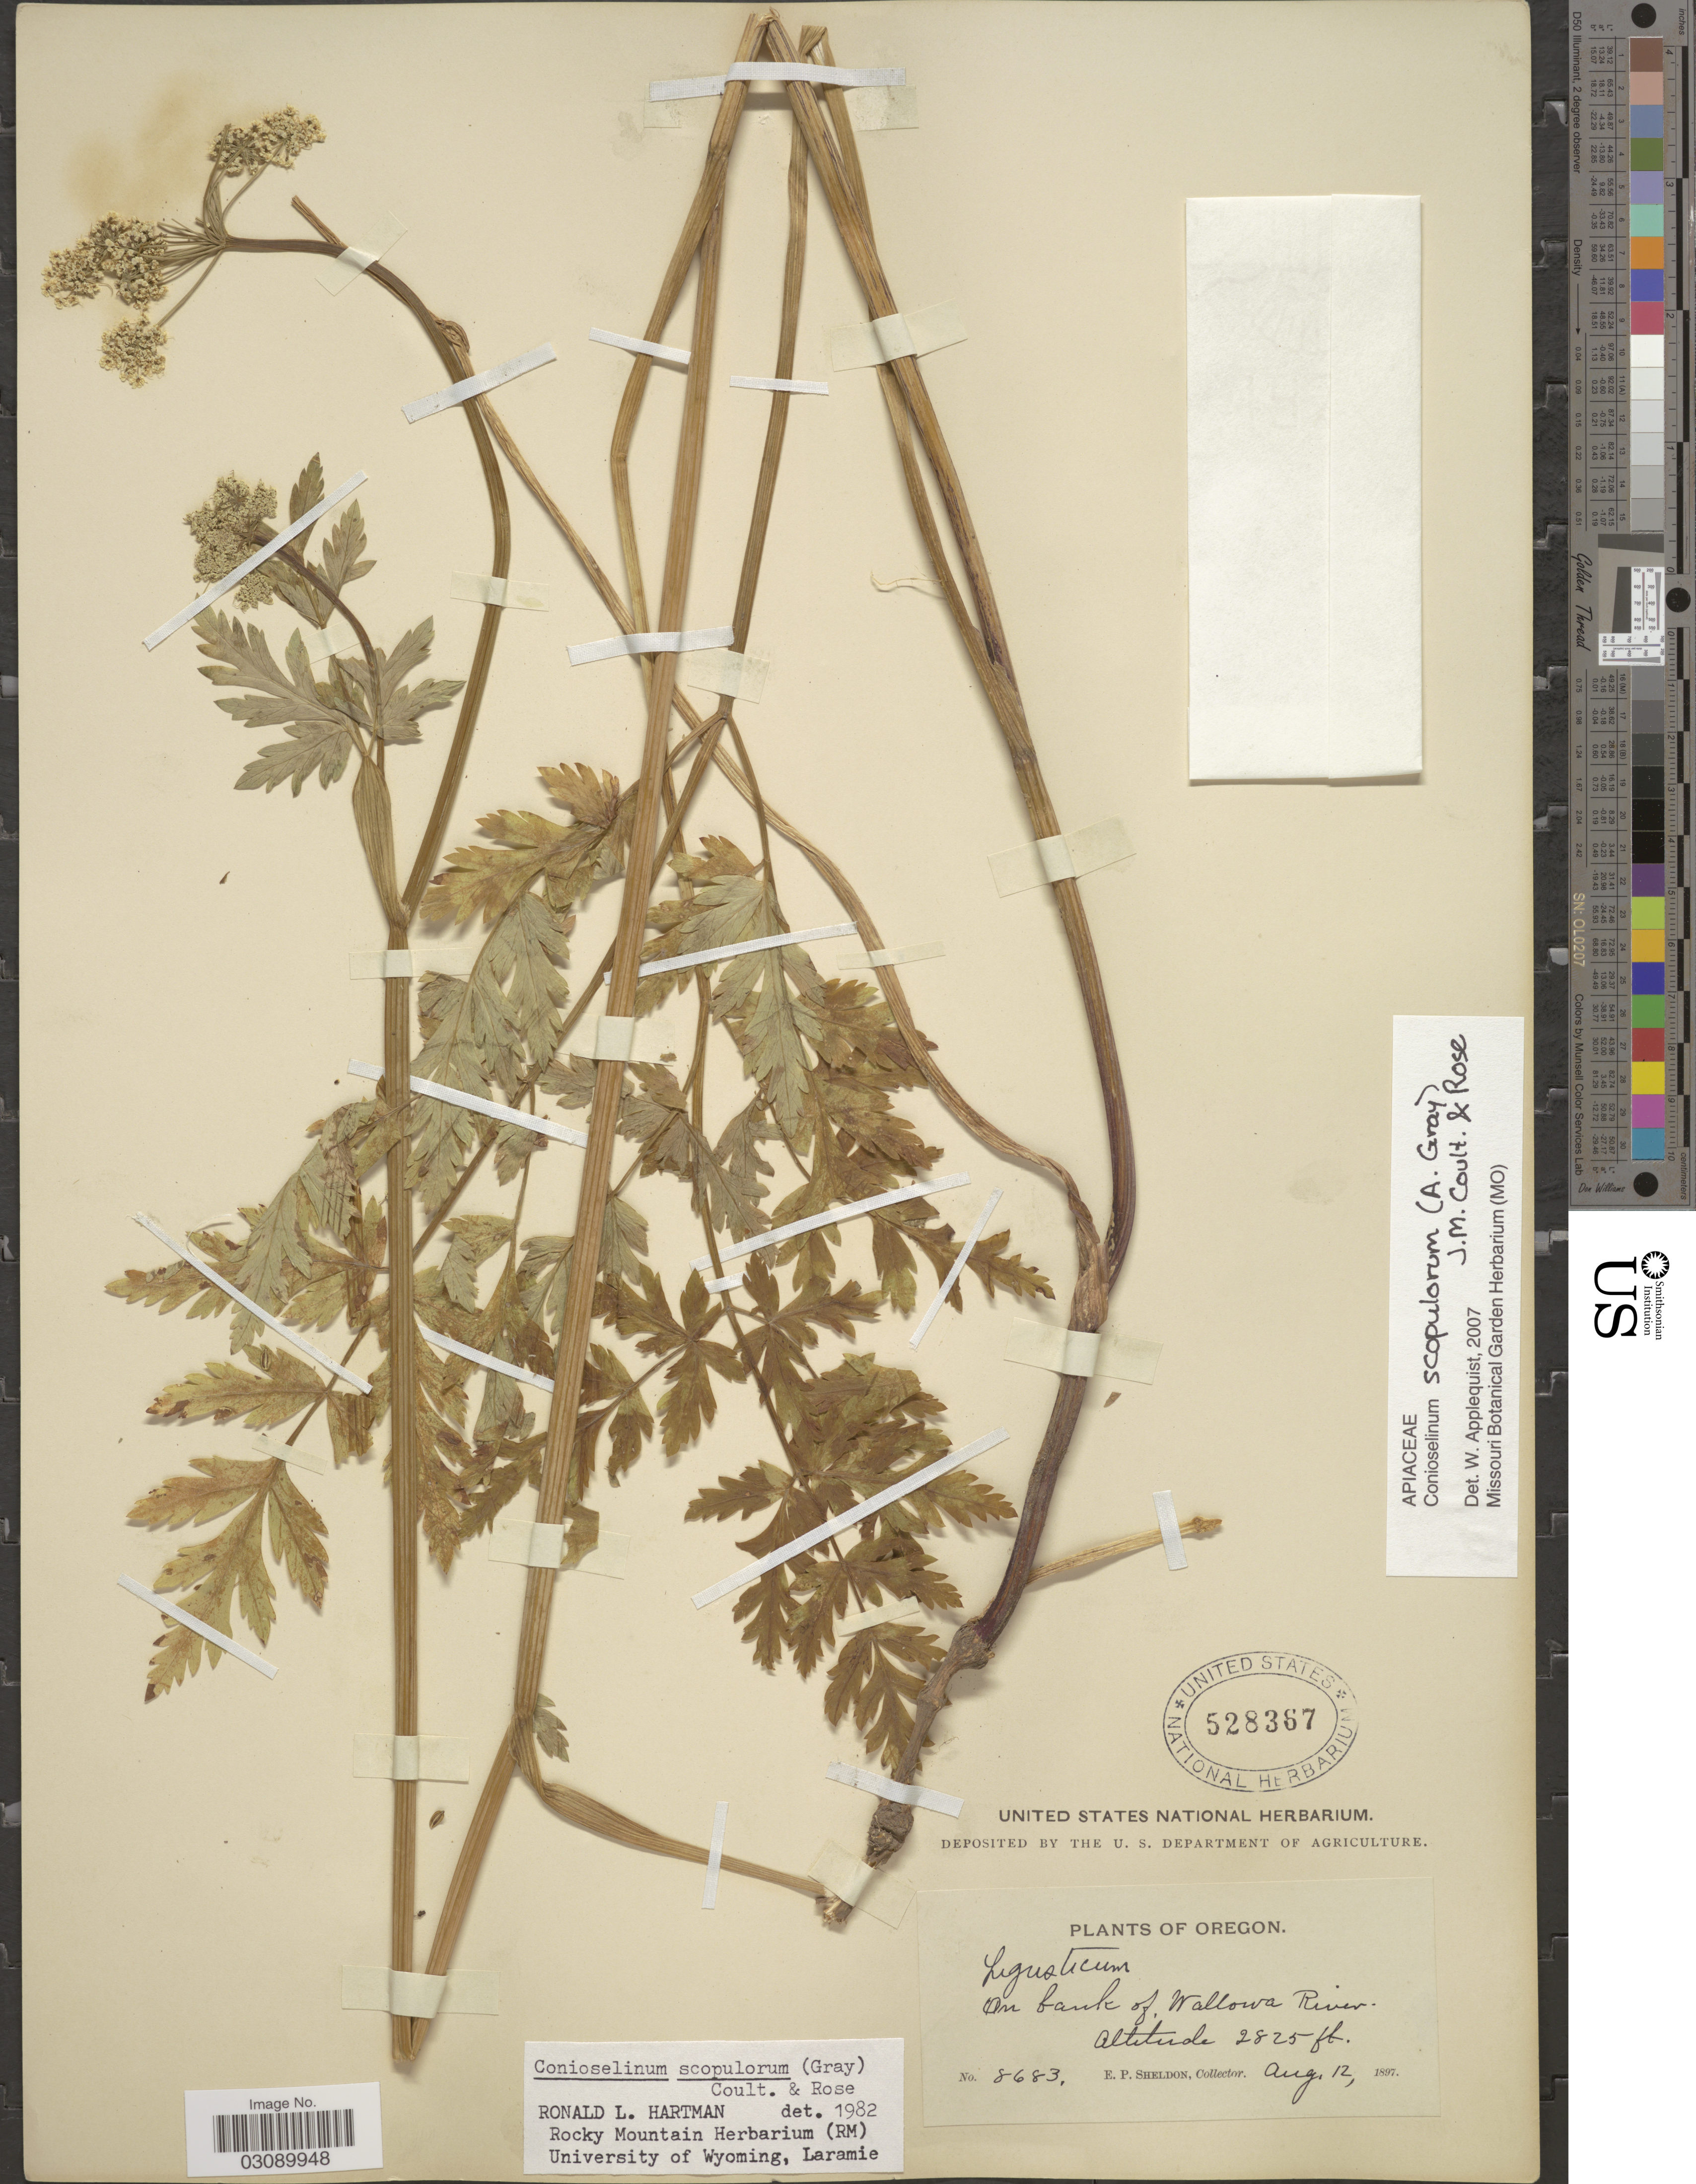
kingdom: Plantae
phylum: Tracheophyta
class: Magnoliopsida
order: Apiales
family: Apiaceae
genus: Conioselinum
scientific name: Conioselinum scopulorum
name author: (A. Gray) J.M. Coult. & Rose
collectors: E. P. Sheldon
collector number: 8683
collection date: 1897-08-12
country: United States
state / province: Oregon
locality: On bank of Wallowa River.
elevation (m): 861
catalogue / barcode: US 528367